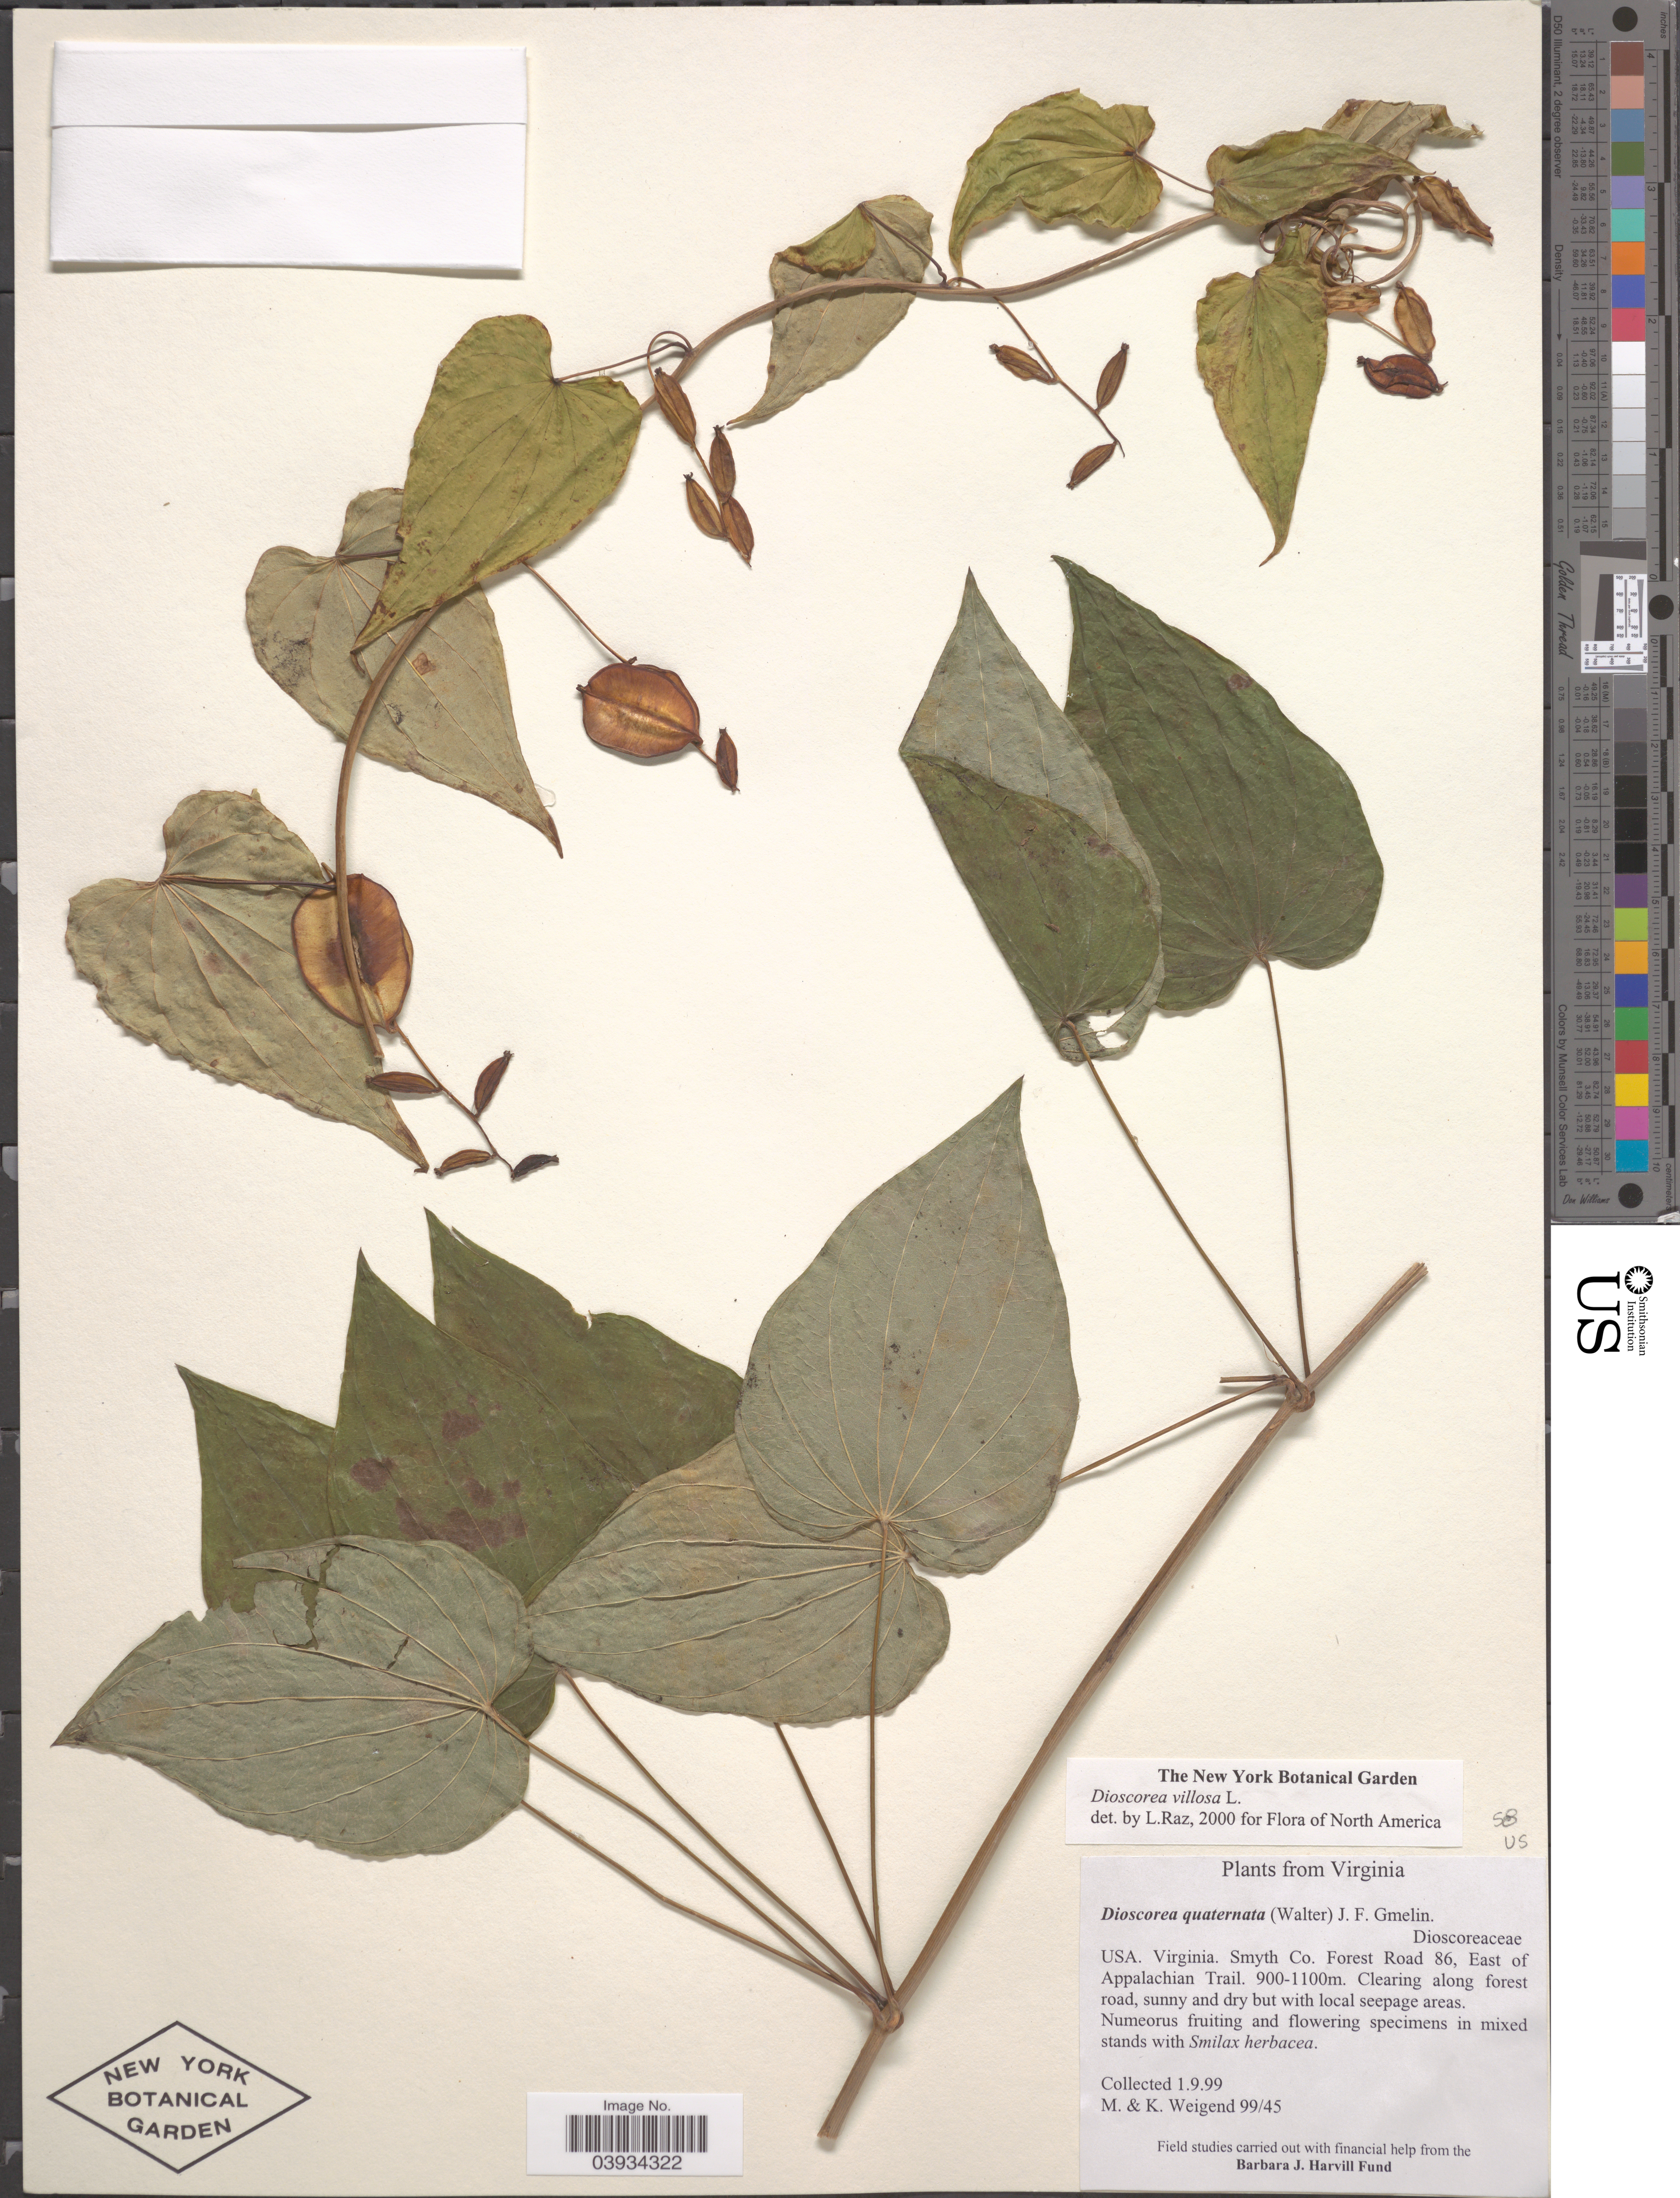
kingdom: Plantae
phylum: Tracheophyta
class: Liliopsida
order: Dioscoreales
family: Dioscoreaceae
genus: Dioscorea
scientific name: Dioscorea villosa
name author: L.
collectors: M. Weigend & K. Weigend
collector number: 99/45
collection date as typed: Transcribed d/m/y: 1/9/99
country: United States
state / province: Virginia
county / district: Smyth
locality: Forest Road 86, East of Appalachian Trail.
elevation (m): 900